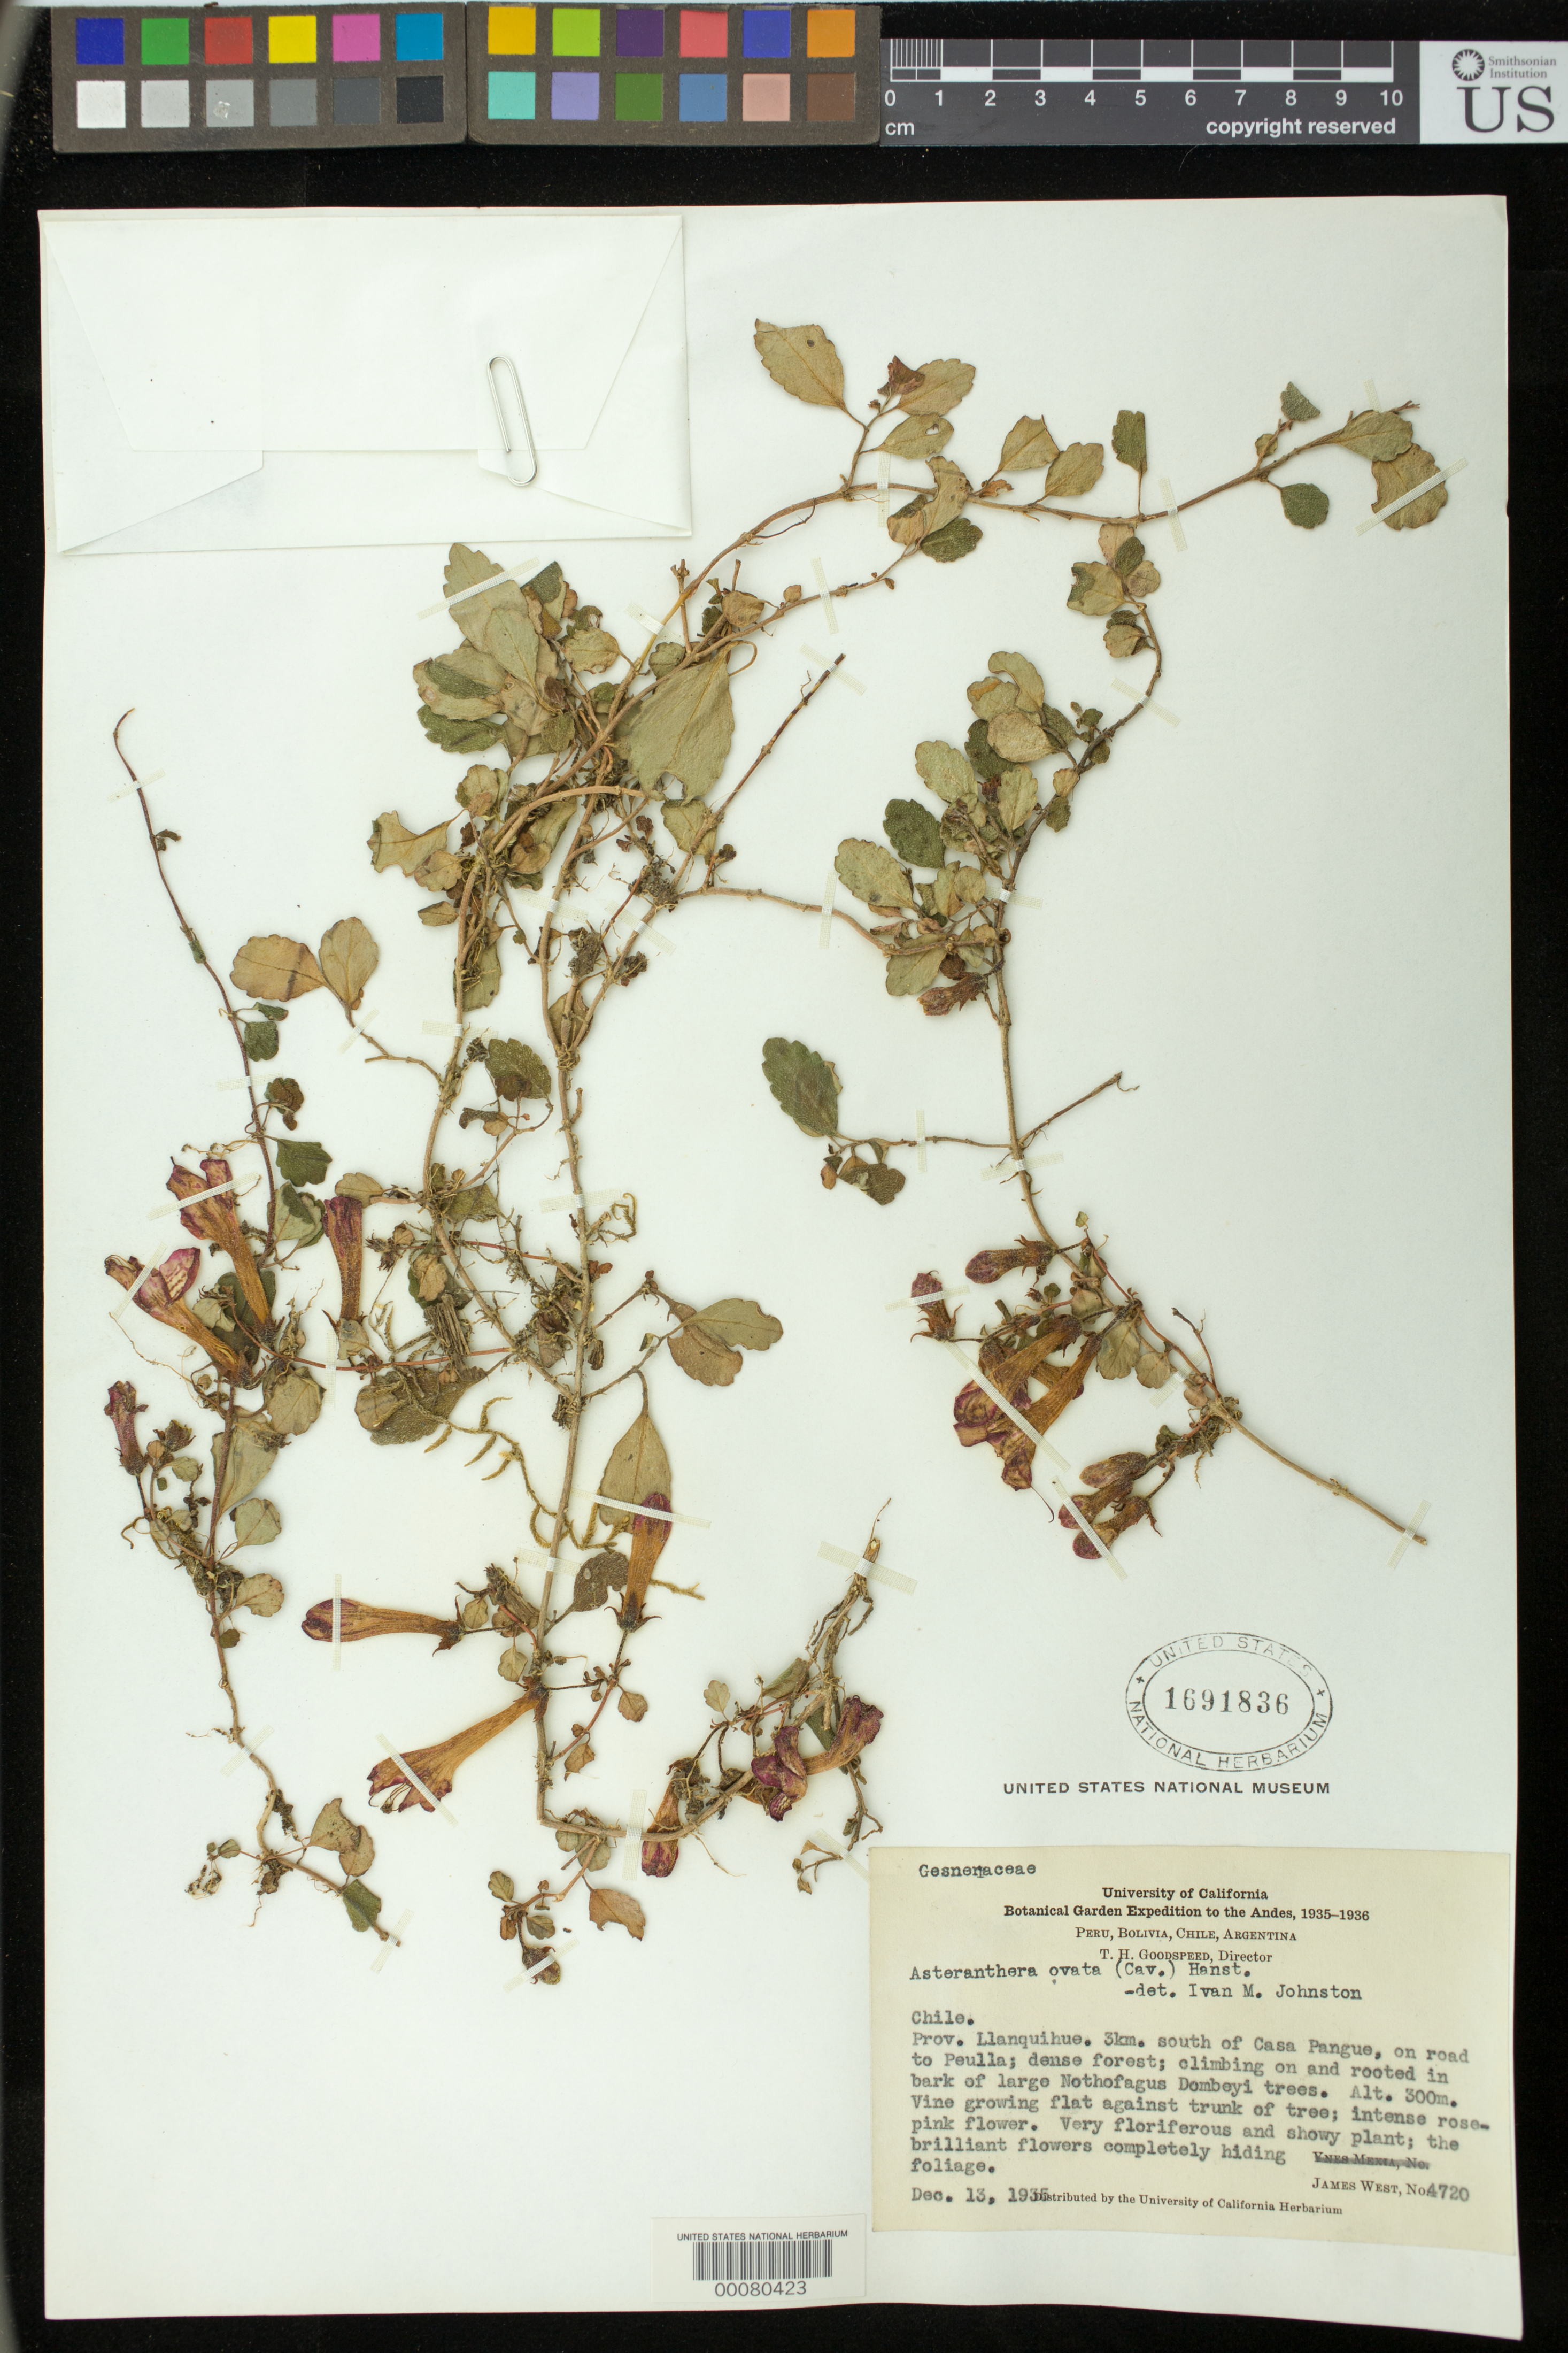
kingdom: Plantae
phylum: Tracheophyta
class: Magnoliopsida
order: Lamiales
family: Gesneriaceae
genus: Asteranthera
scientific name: Asteranthera ovata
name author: (Cav.) Hanst.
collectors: J. West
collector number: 4720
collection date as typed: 13 Dec 1935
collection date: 1935-12-13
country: Chile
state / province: Los Lagos (X)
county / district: Llanquihue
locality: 3 km S of Casa Panque, on road to Peulla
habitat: Dense forest, climbing on & rooted in bark of Nothofagus dombeyi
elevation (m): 300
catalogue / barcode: US 1691836